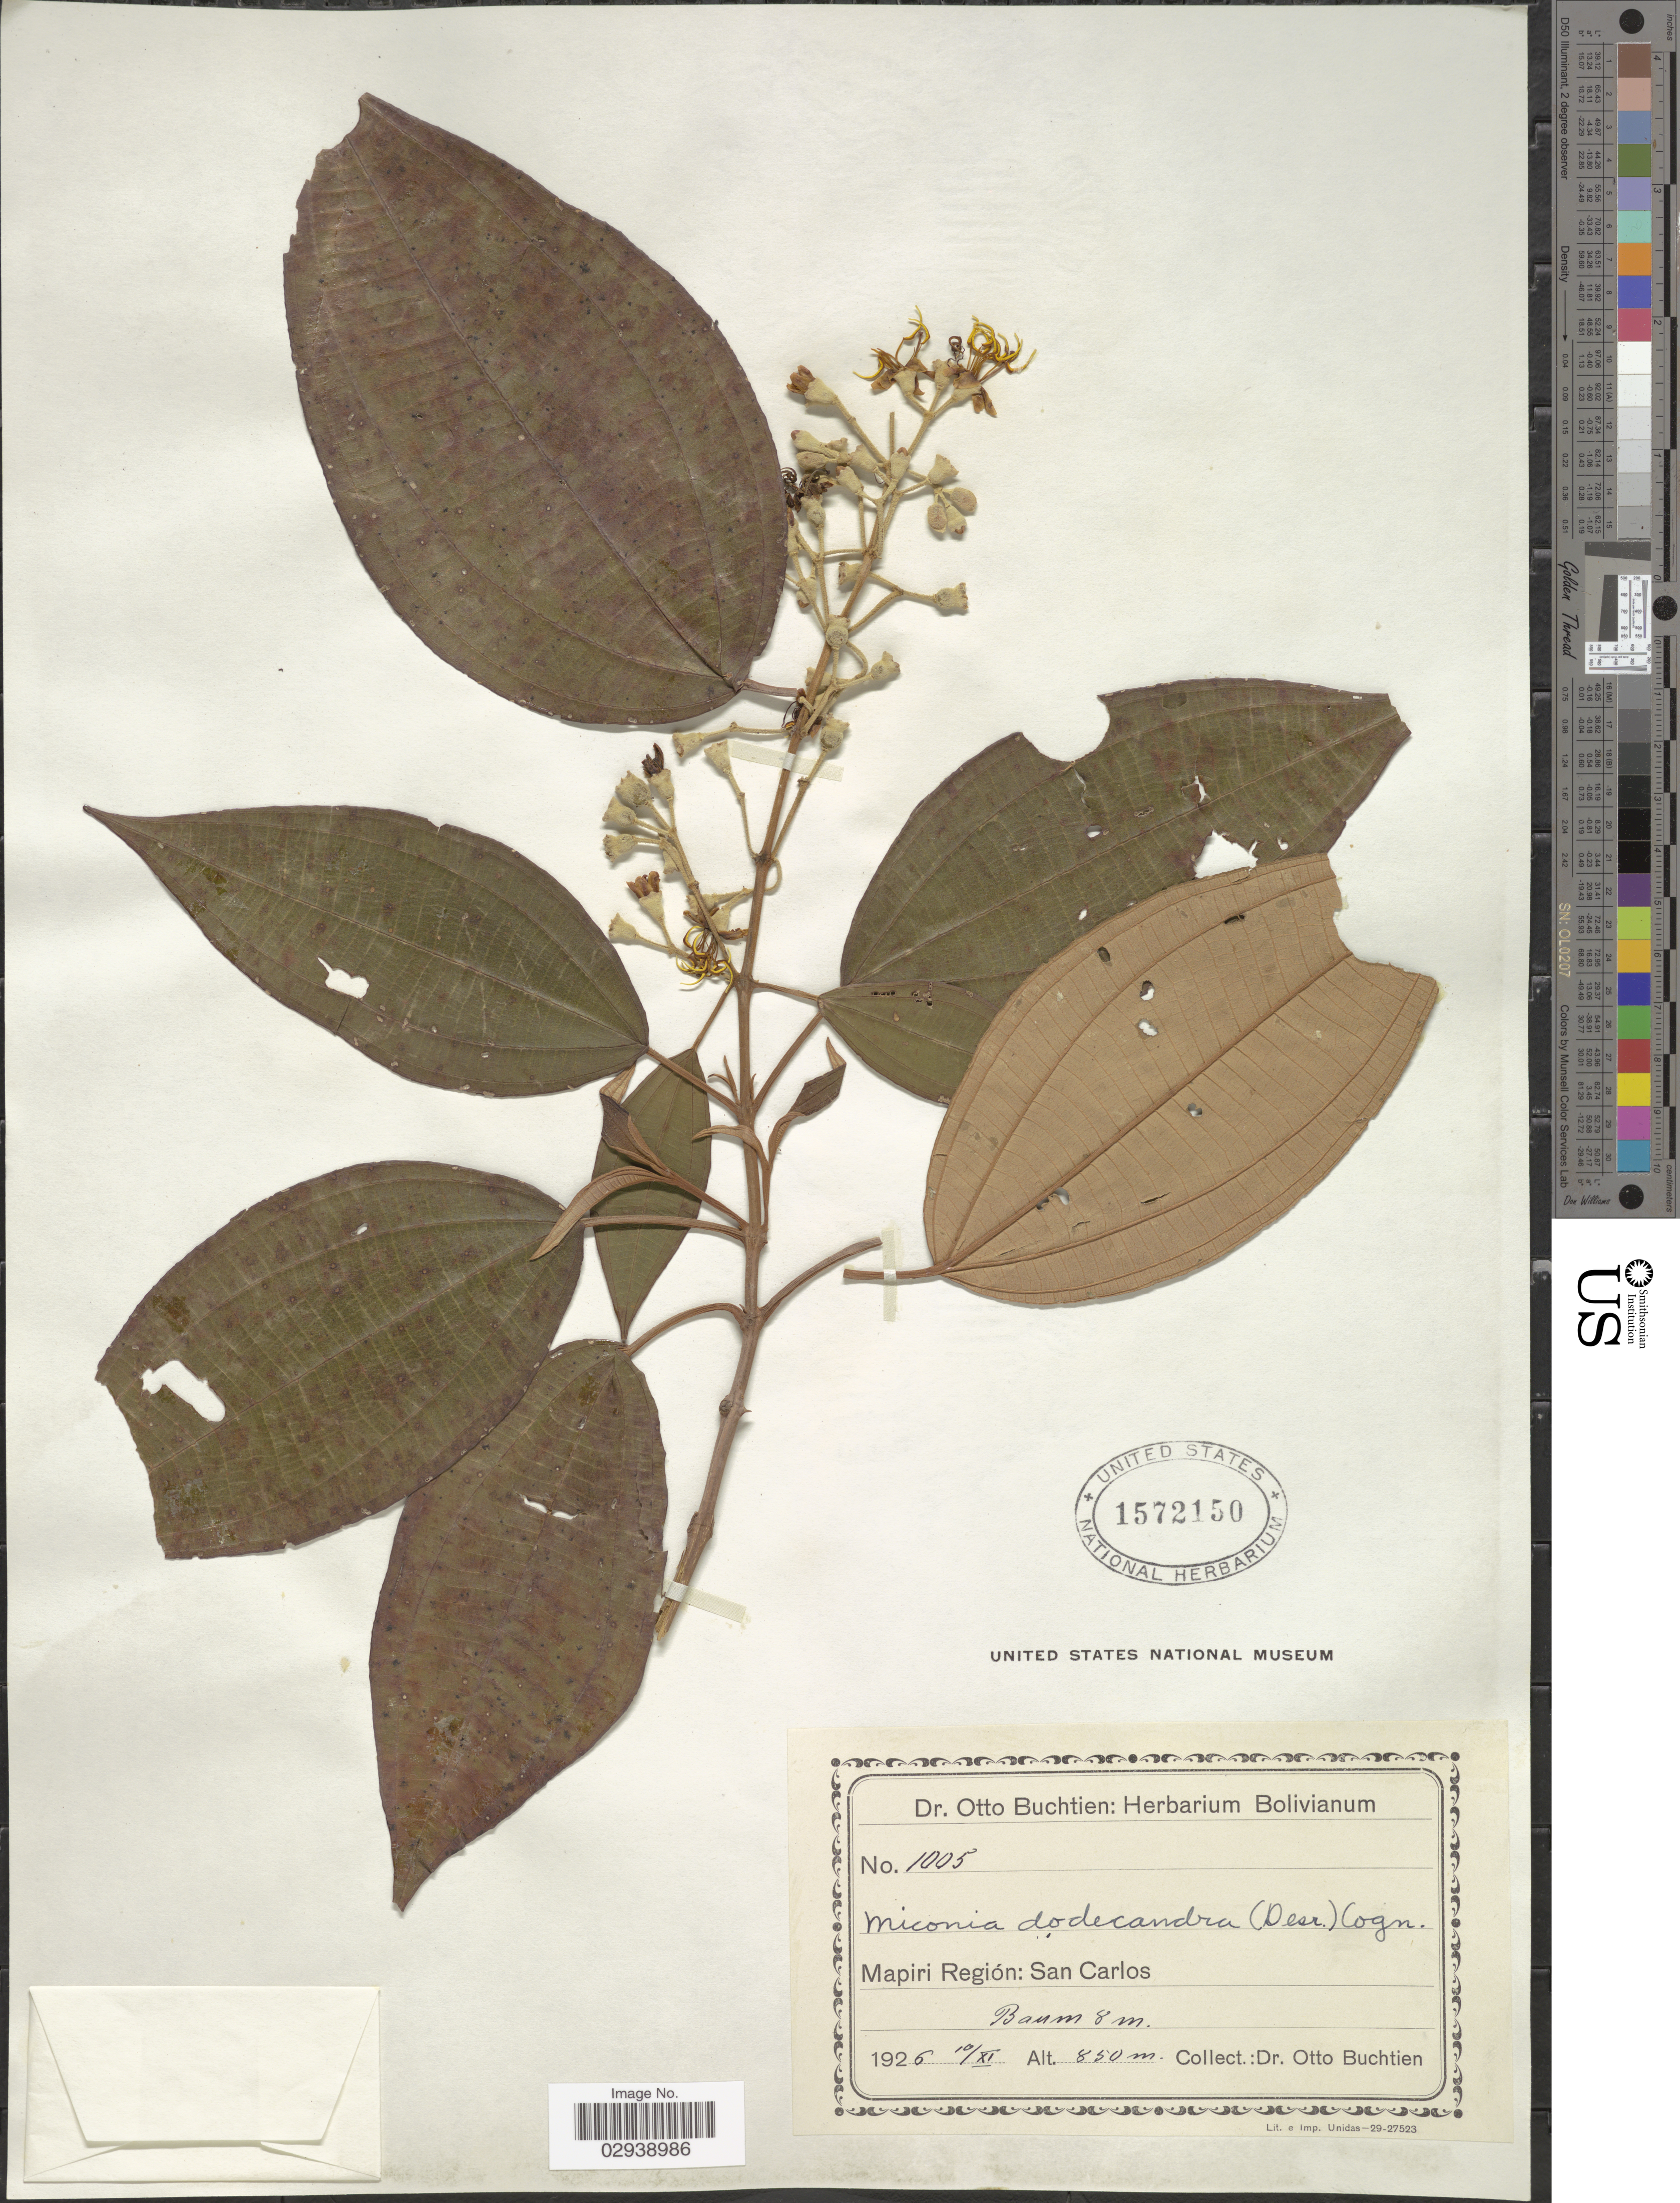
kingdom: Plantae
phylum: Tracheophyta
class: Magnoliopsida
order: Myrtales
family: Melastomataceae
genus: Miconia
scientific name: Miconia dodecandra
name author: Cogn.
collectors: O. Buchtien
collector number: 1005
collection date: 1926-11-10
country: Bolivia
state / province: La Paz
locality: Mapiri Región: San Carlos.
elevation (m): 850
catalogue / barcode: US 1572150